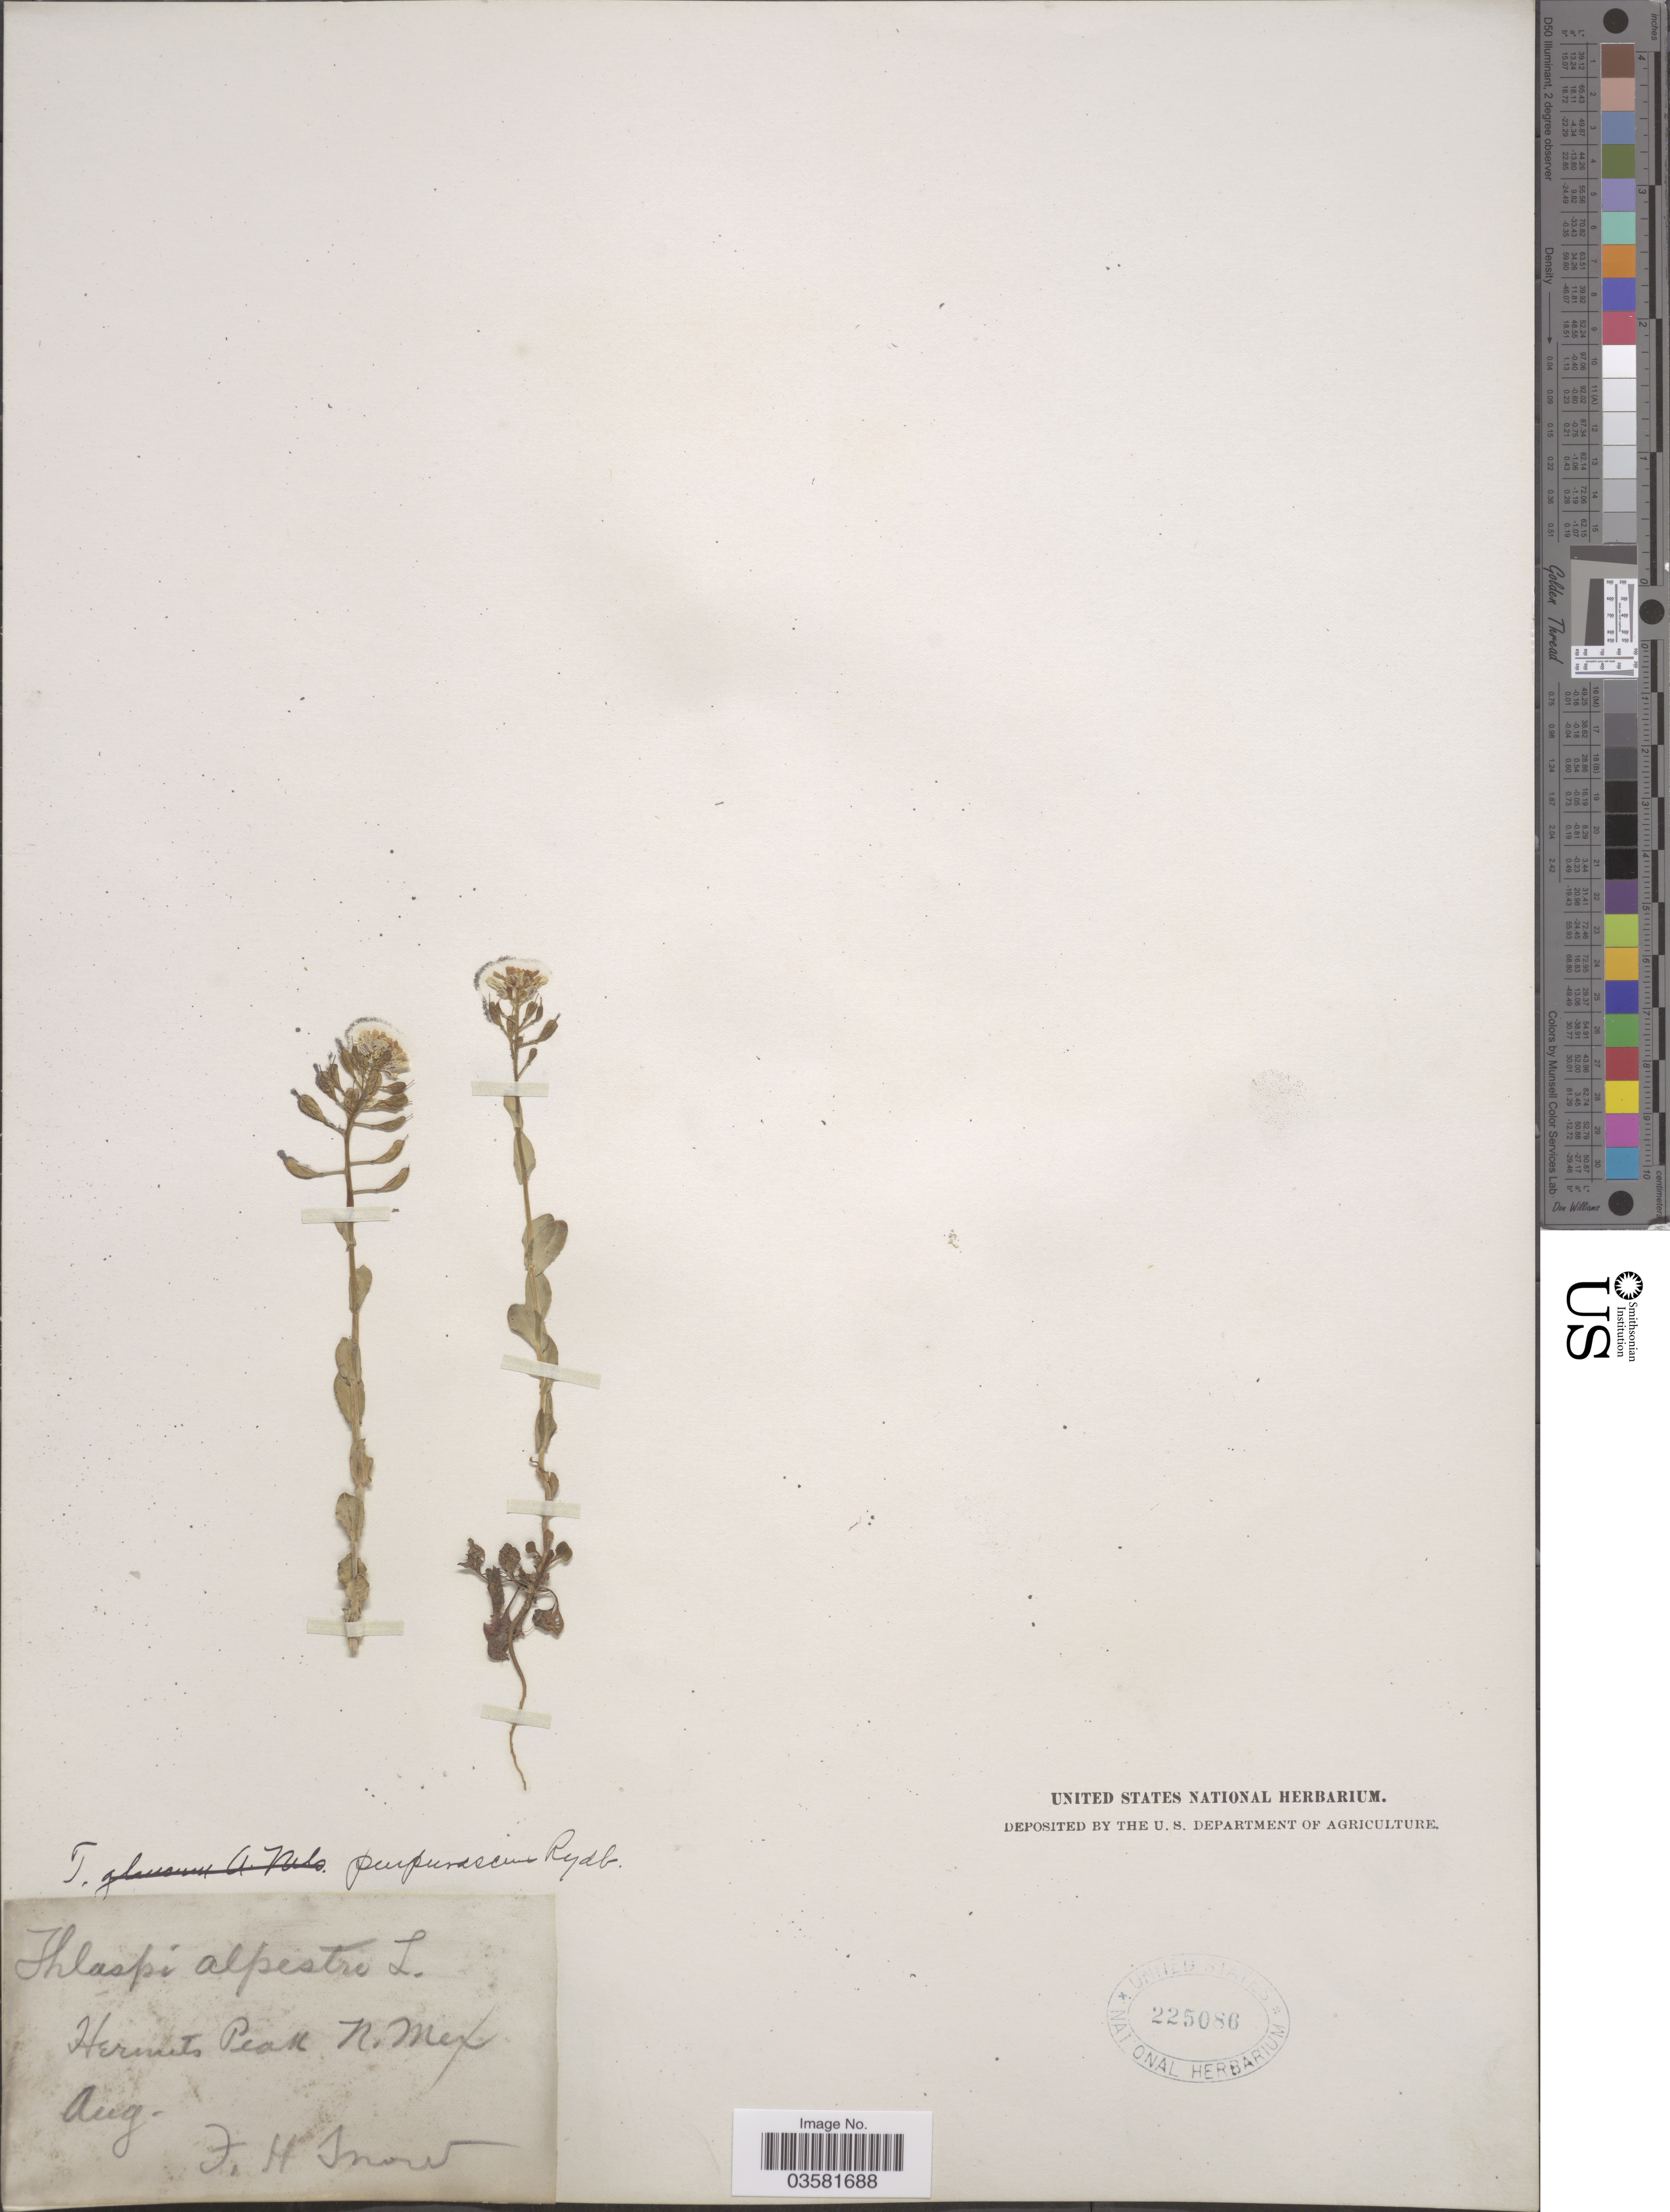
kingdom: Plantae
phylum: Tracheophyta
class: Magnoliopsida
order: Brassicales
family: Brassicaceae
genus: Thlaspi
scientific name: Thlaspi montanum var. fendleri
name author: (A. Gray) P.K. Holmgren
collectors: F. H. Snow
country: United States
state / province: New Mexico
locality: Hermits Peak.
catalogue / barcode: US 225086